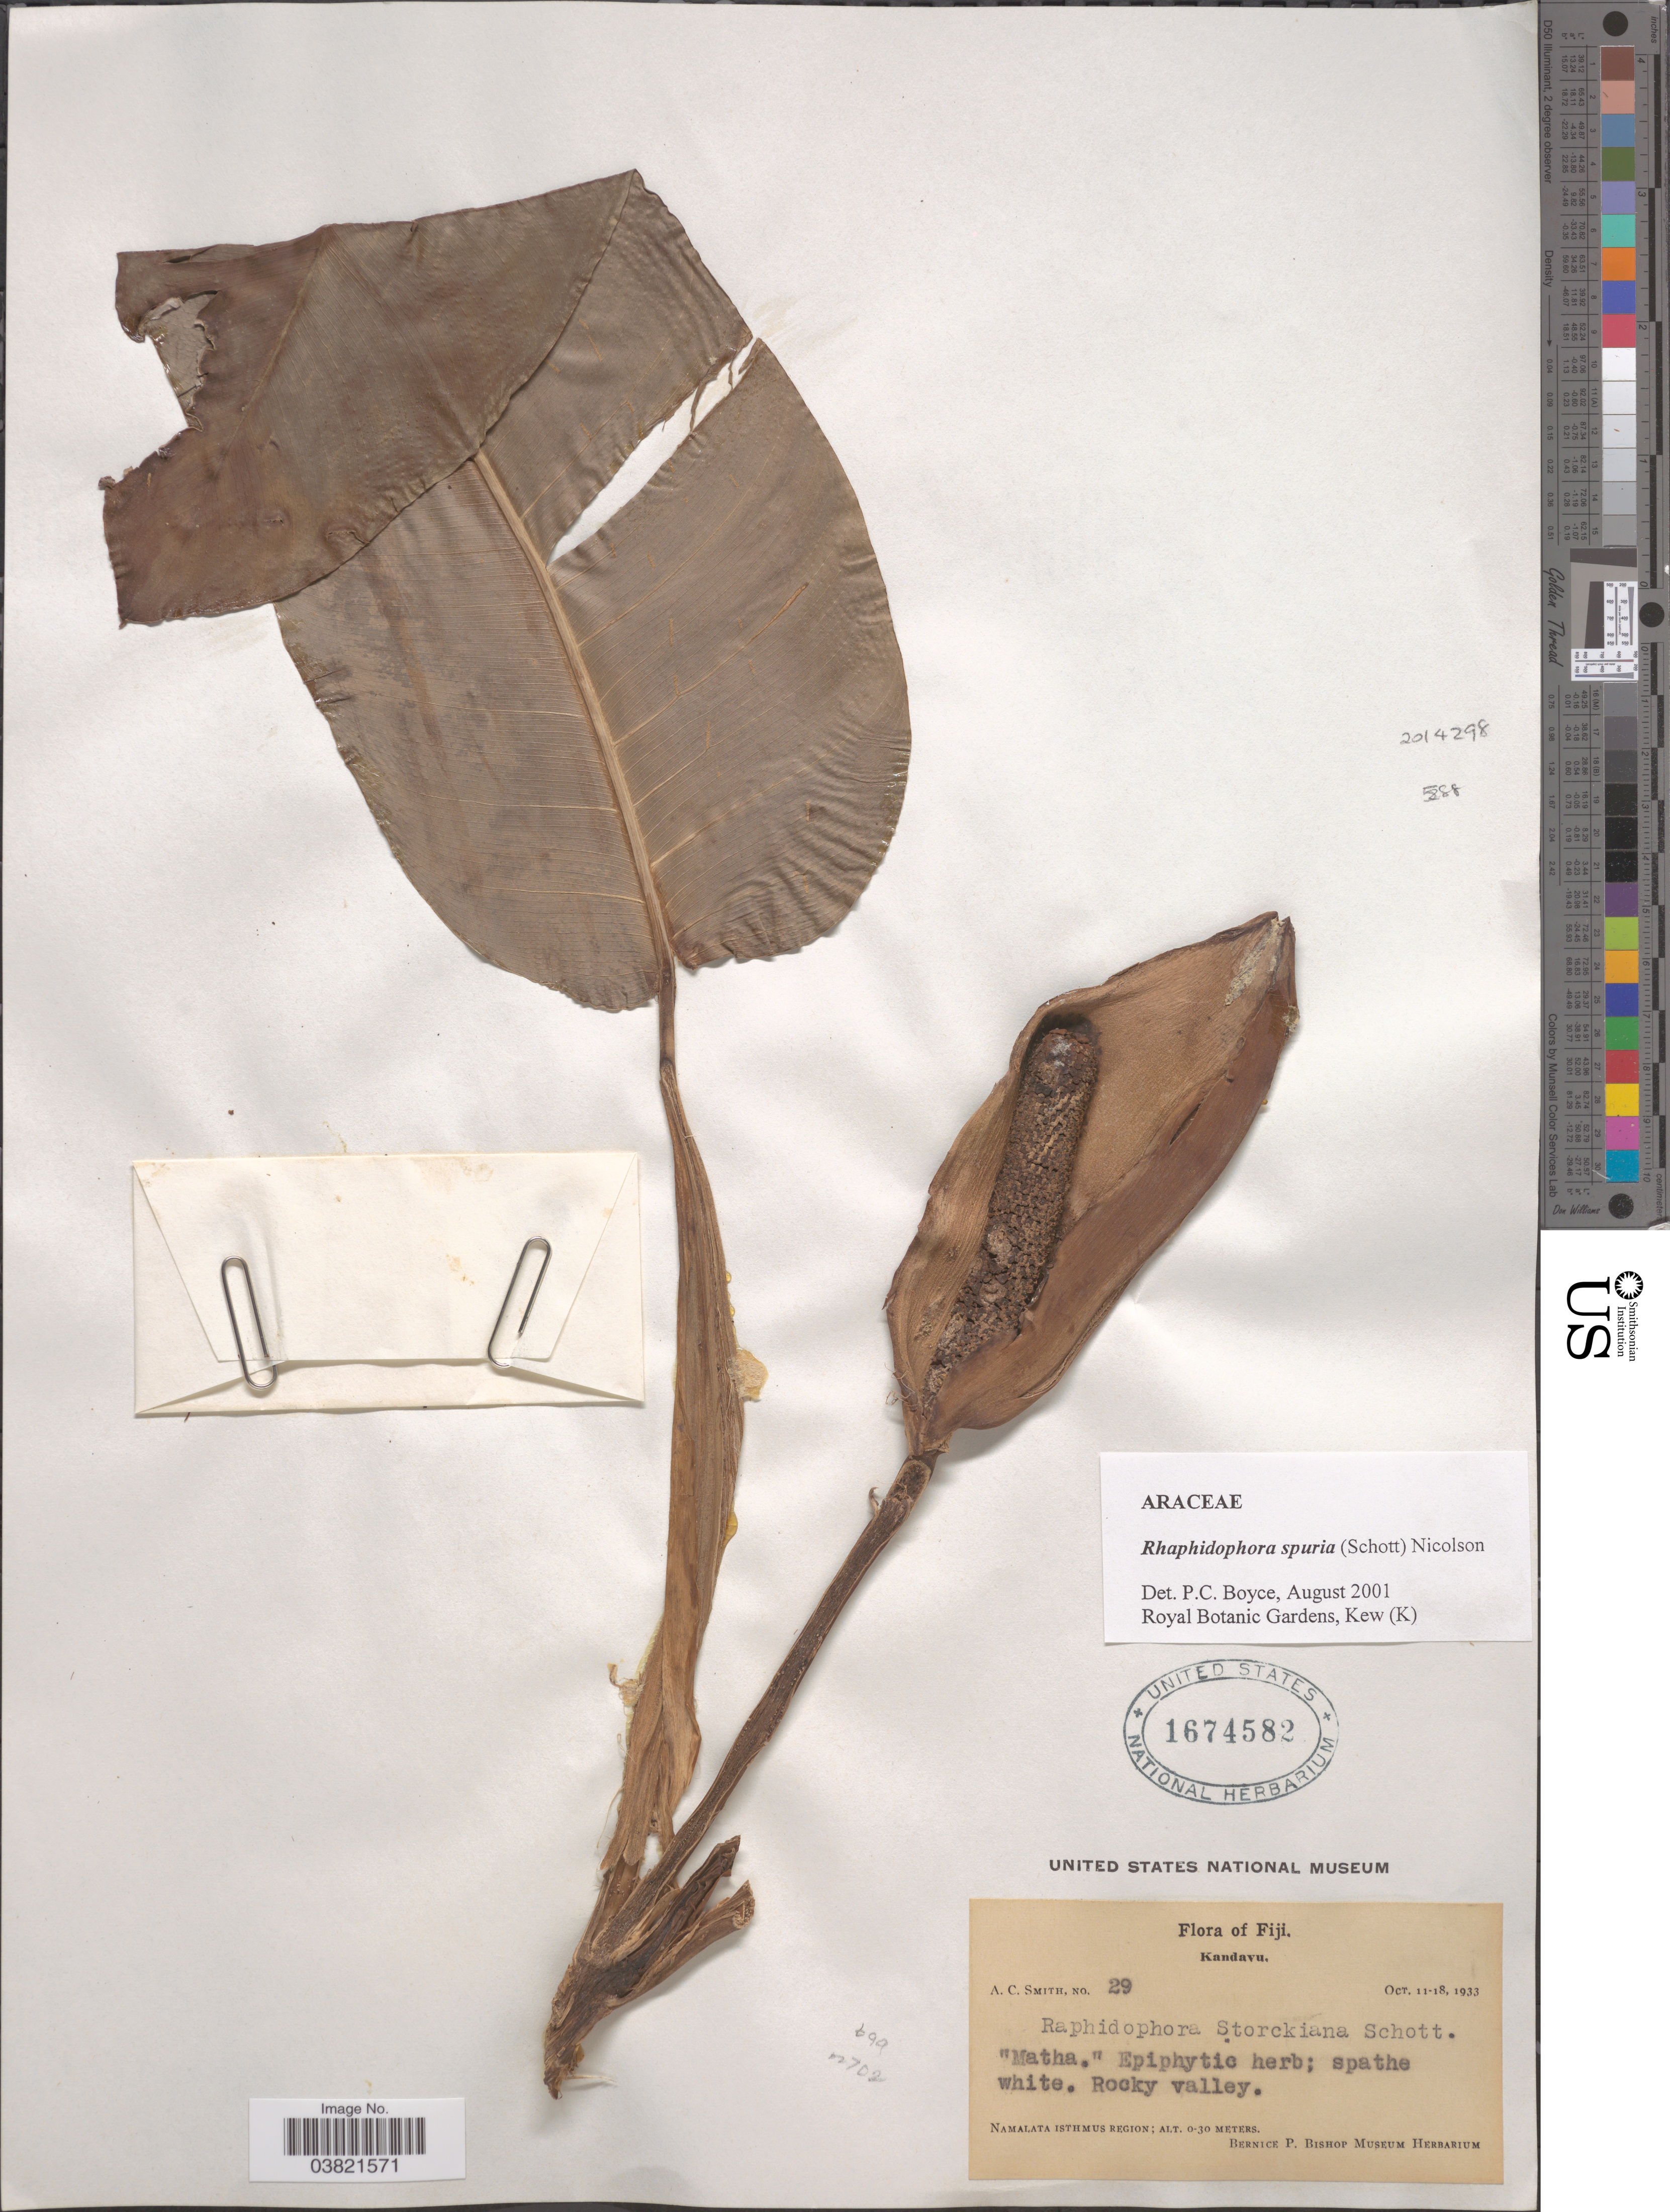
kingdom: Plantae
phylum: Tracheophyta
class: Liliopsida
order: Alismatales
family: Araceae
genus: Rhaphidophora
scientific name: Rhaphidophora spuria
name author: (Schott) Nicolson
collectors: A. C. Smith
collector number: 29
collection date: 1933-10-11/1933-10-18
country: Fiji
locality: Kandavu. Namalata Isthmus Region.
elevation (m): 0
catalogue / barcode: US 1674582